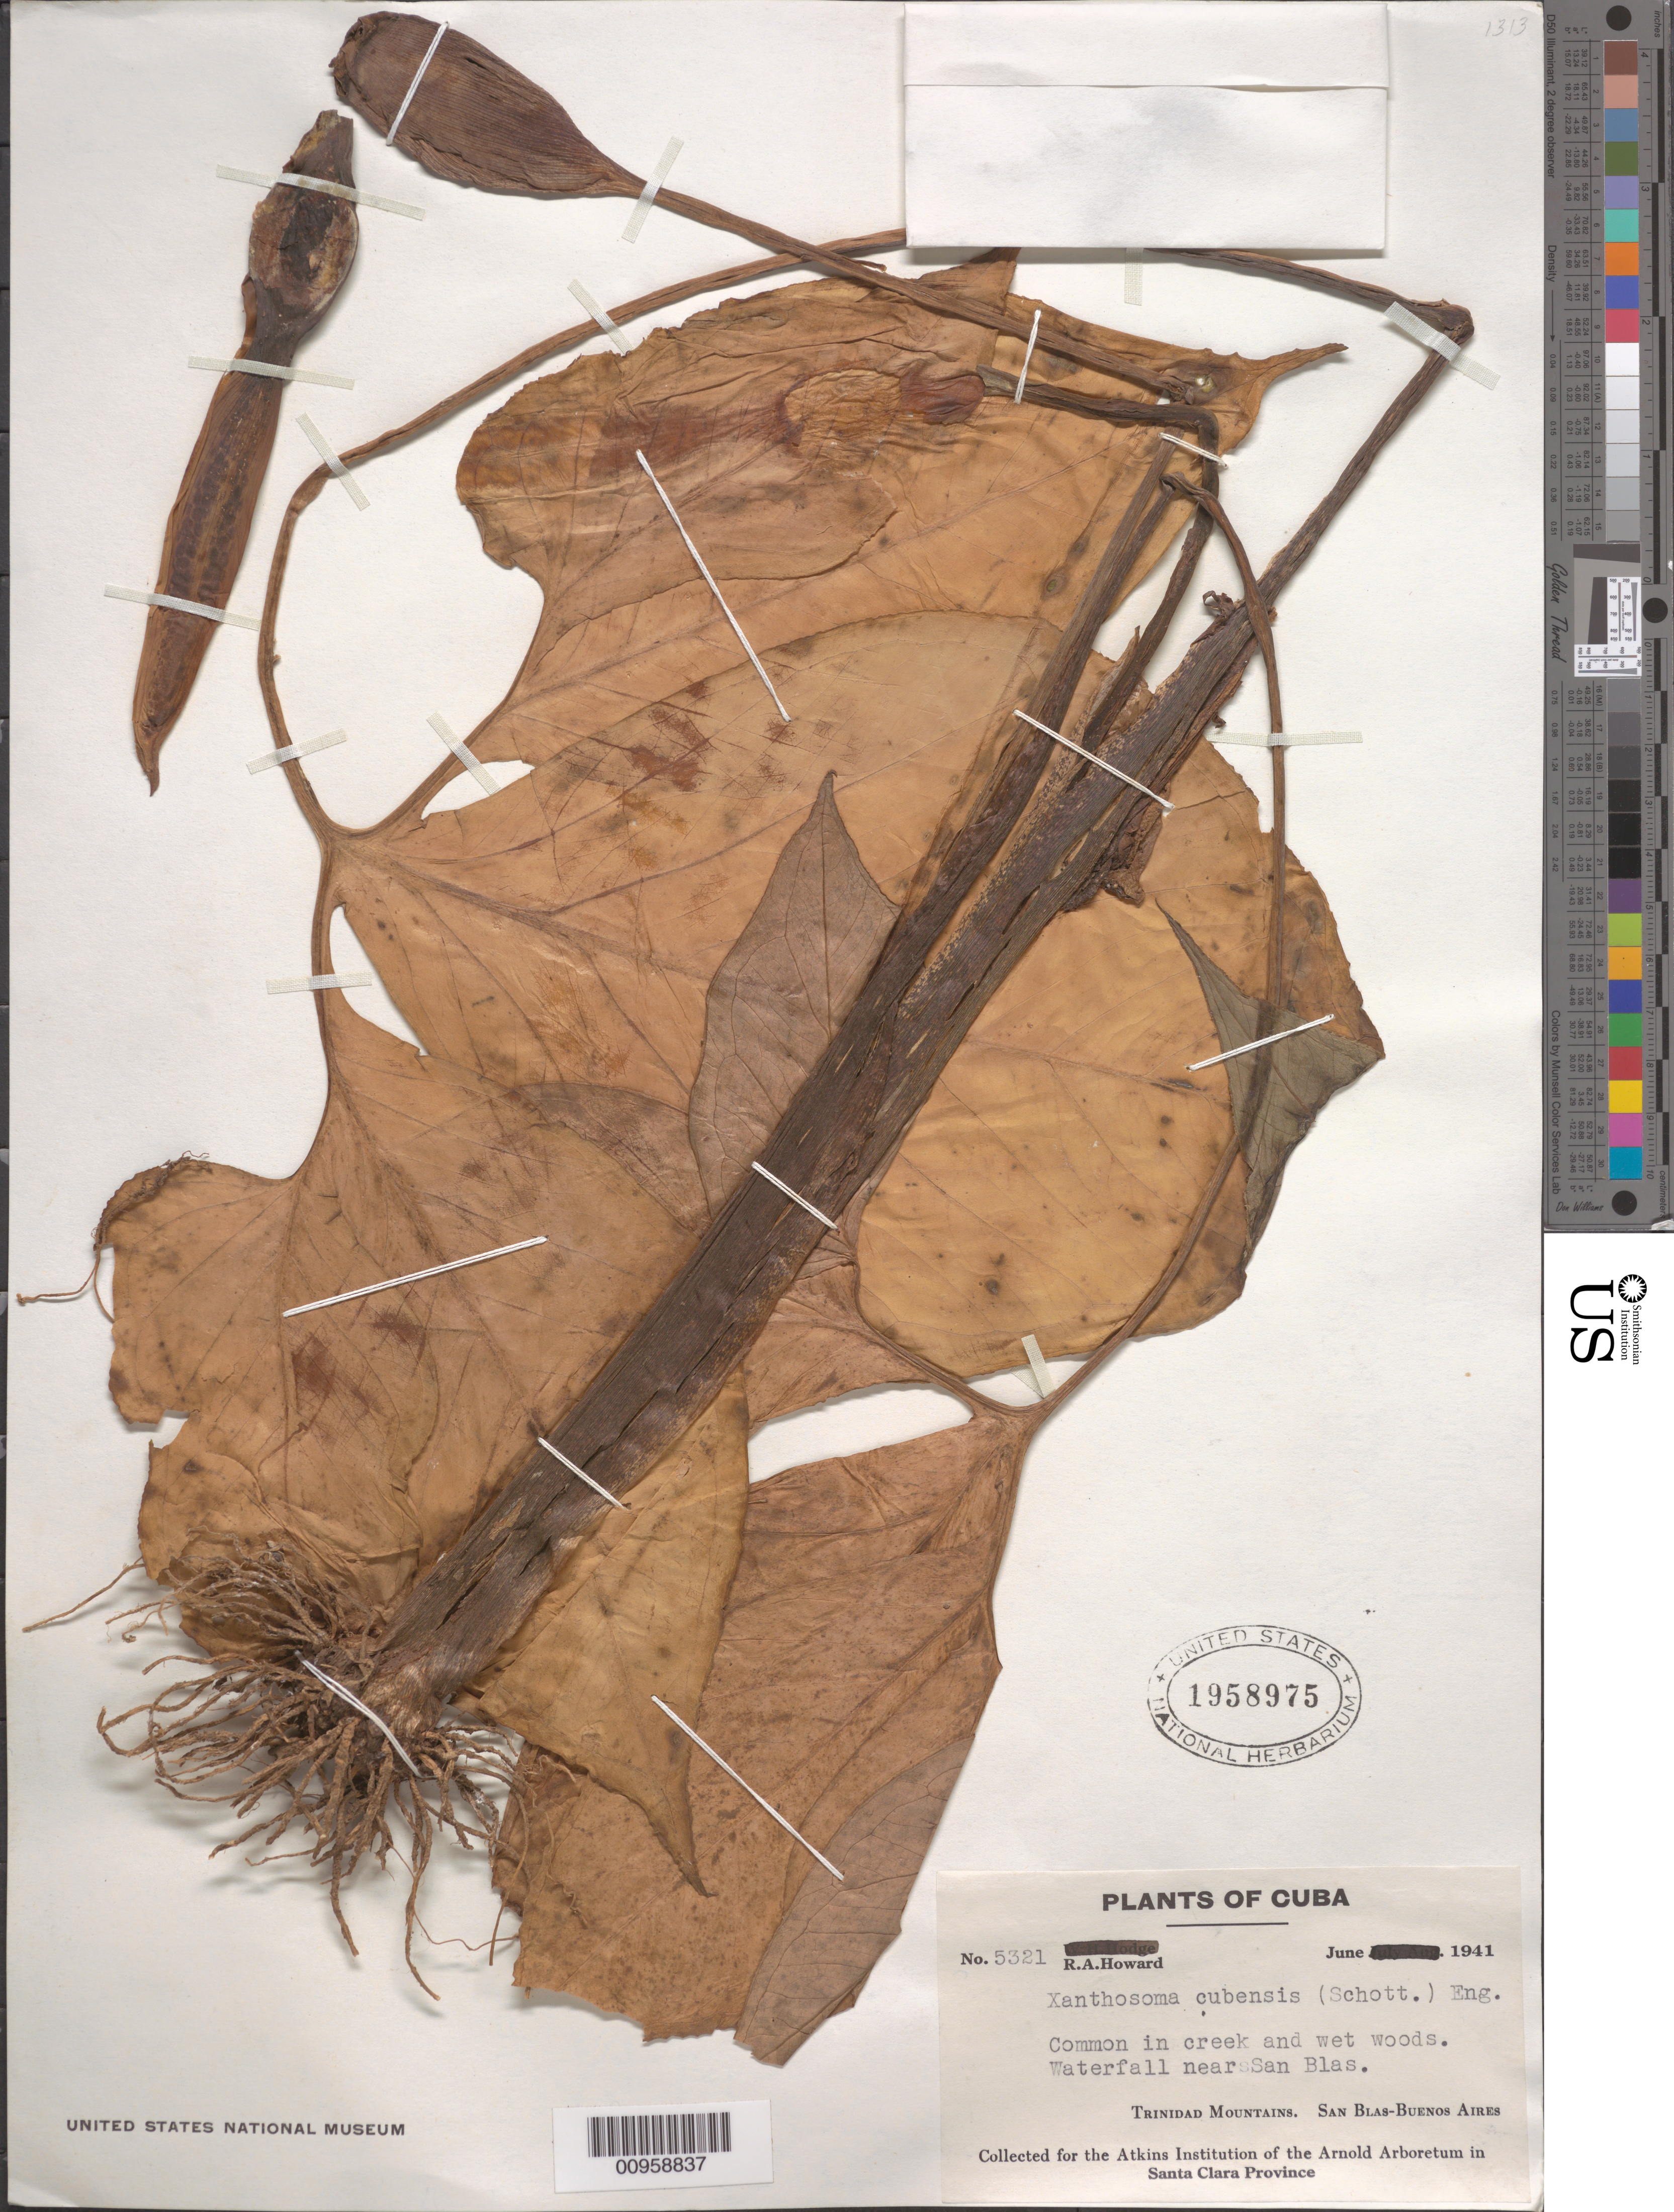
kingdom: Plantae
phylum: Tracheophyta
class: Liliopsida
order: Alismatales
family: Araceae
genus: Xanthosoma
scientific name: Xanthosoma cubense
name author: (Schott) Engl.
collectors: R. A. Howard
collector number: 5321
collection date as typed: Jun 1941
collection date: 1941-06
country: Cuba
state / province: Las Villas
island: Cuba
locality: Near San Blas, Trinidad Mountains, San Blas-Buenos Aires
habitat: In creek and wet woods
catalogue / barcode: US 1958975